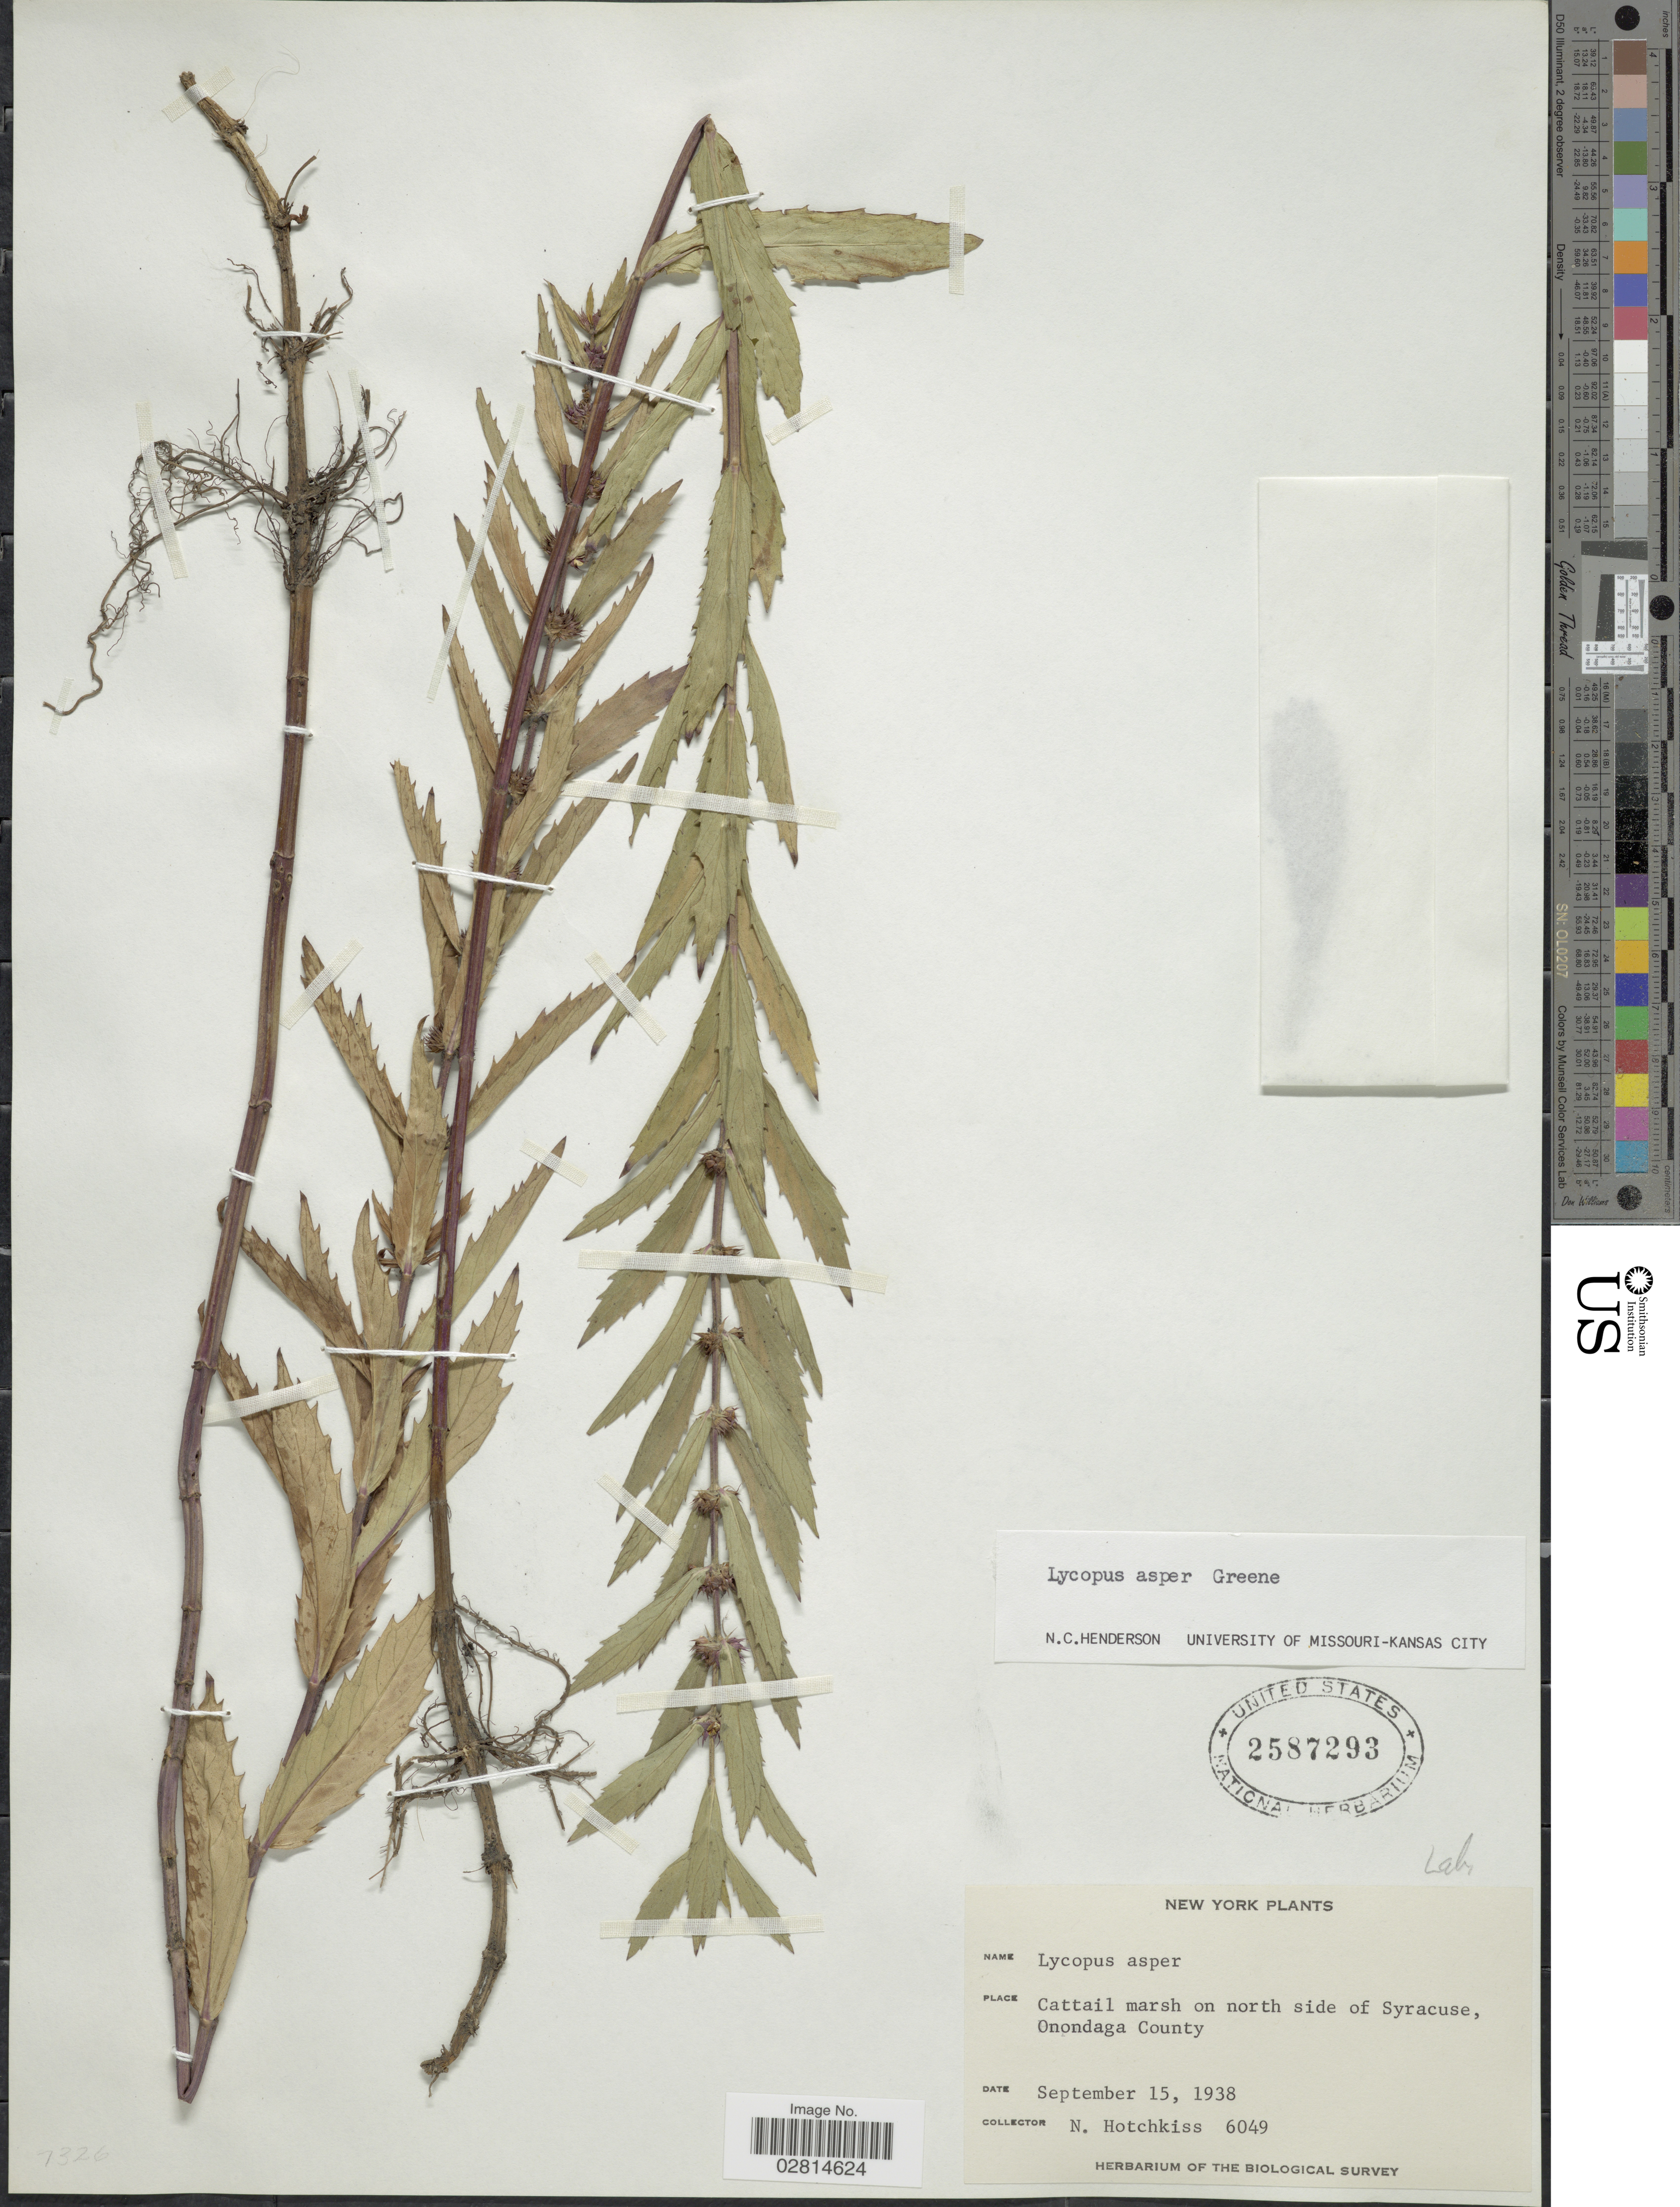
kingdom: Plantae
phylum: Tracheophyta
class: Magnoliopsida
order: Lamiales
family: Lamiaceae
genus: Lycopus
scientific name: Lycopus asper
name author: Greene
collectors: N. Hotchkiss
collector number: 6049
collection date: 1938-09-15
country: United States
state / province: New York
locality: Cattail marsh on north side of Syracuse, Onondaga County.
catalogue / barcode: US 2587293